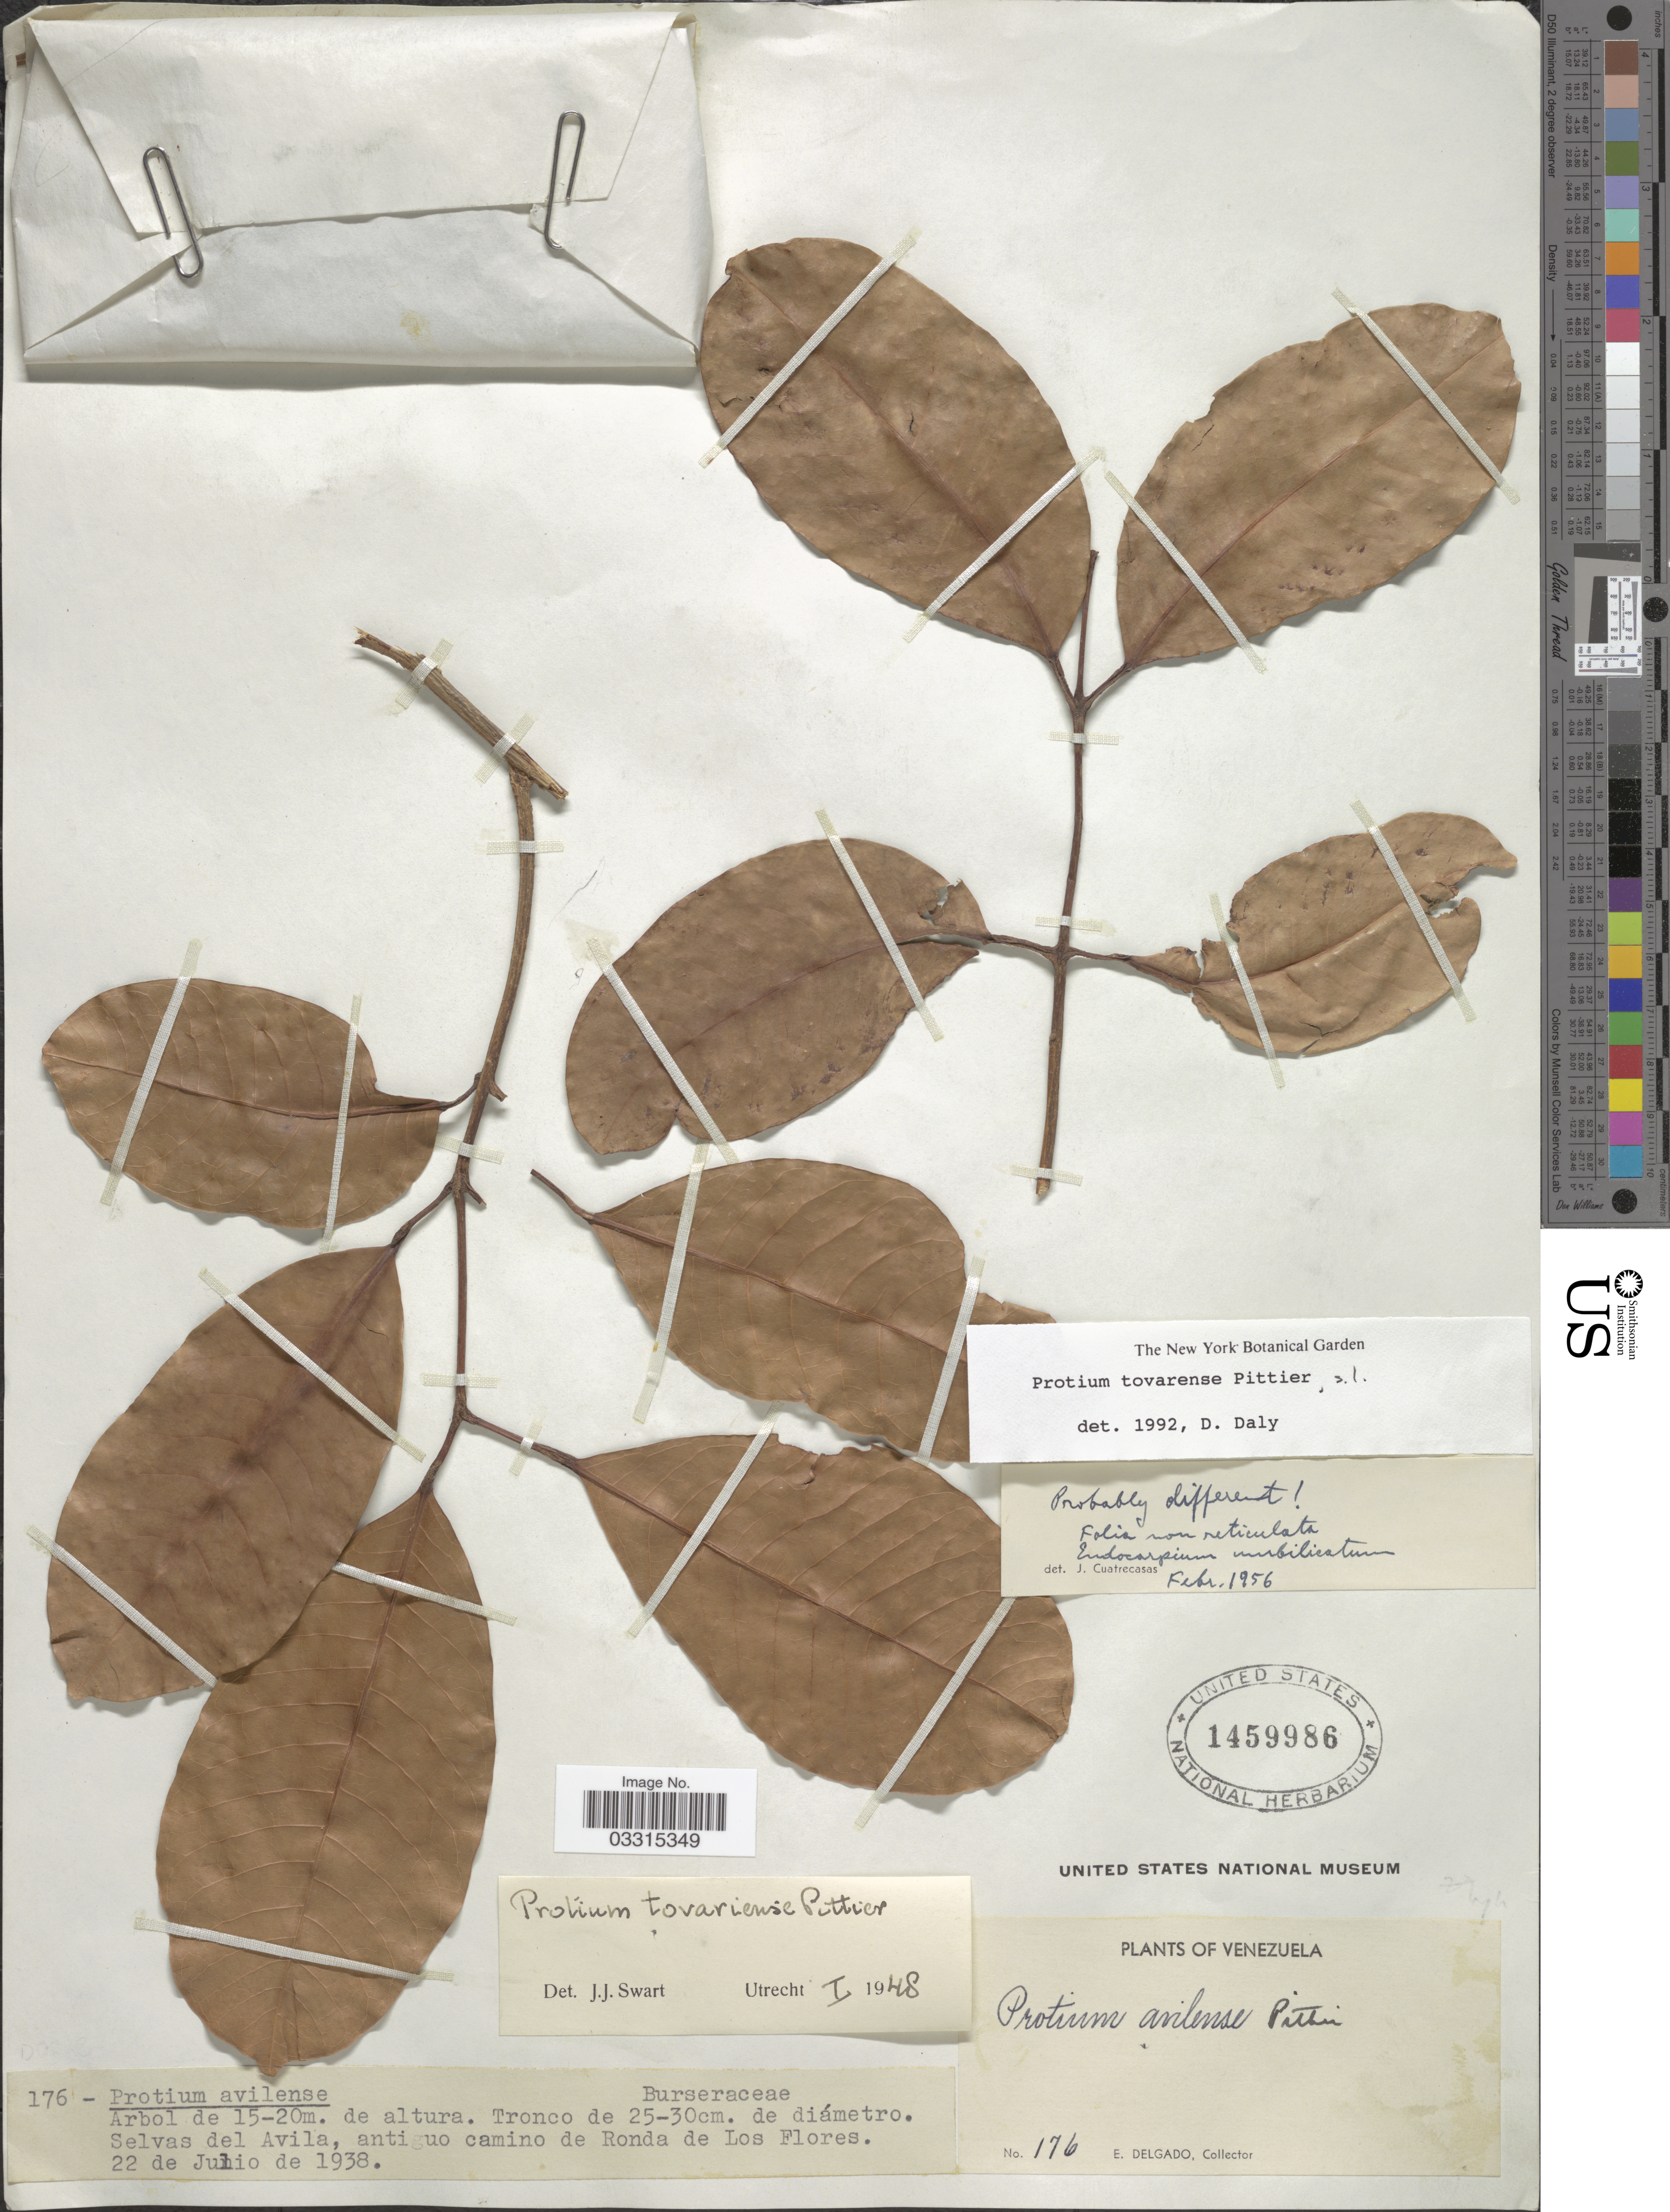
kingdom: Plantae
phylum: Tracheophyta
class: Magnoliopsida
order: Sapindales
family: Burseraceae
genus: Protium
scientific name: Protium tovarense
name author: Pittier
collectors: E. Delgado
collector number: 176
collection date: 1938-07-22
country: Venezuela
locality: Selvas del Avila, antiguo camino de Ronda de Los Flores.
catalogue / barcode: US 1459986